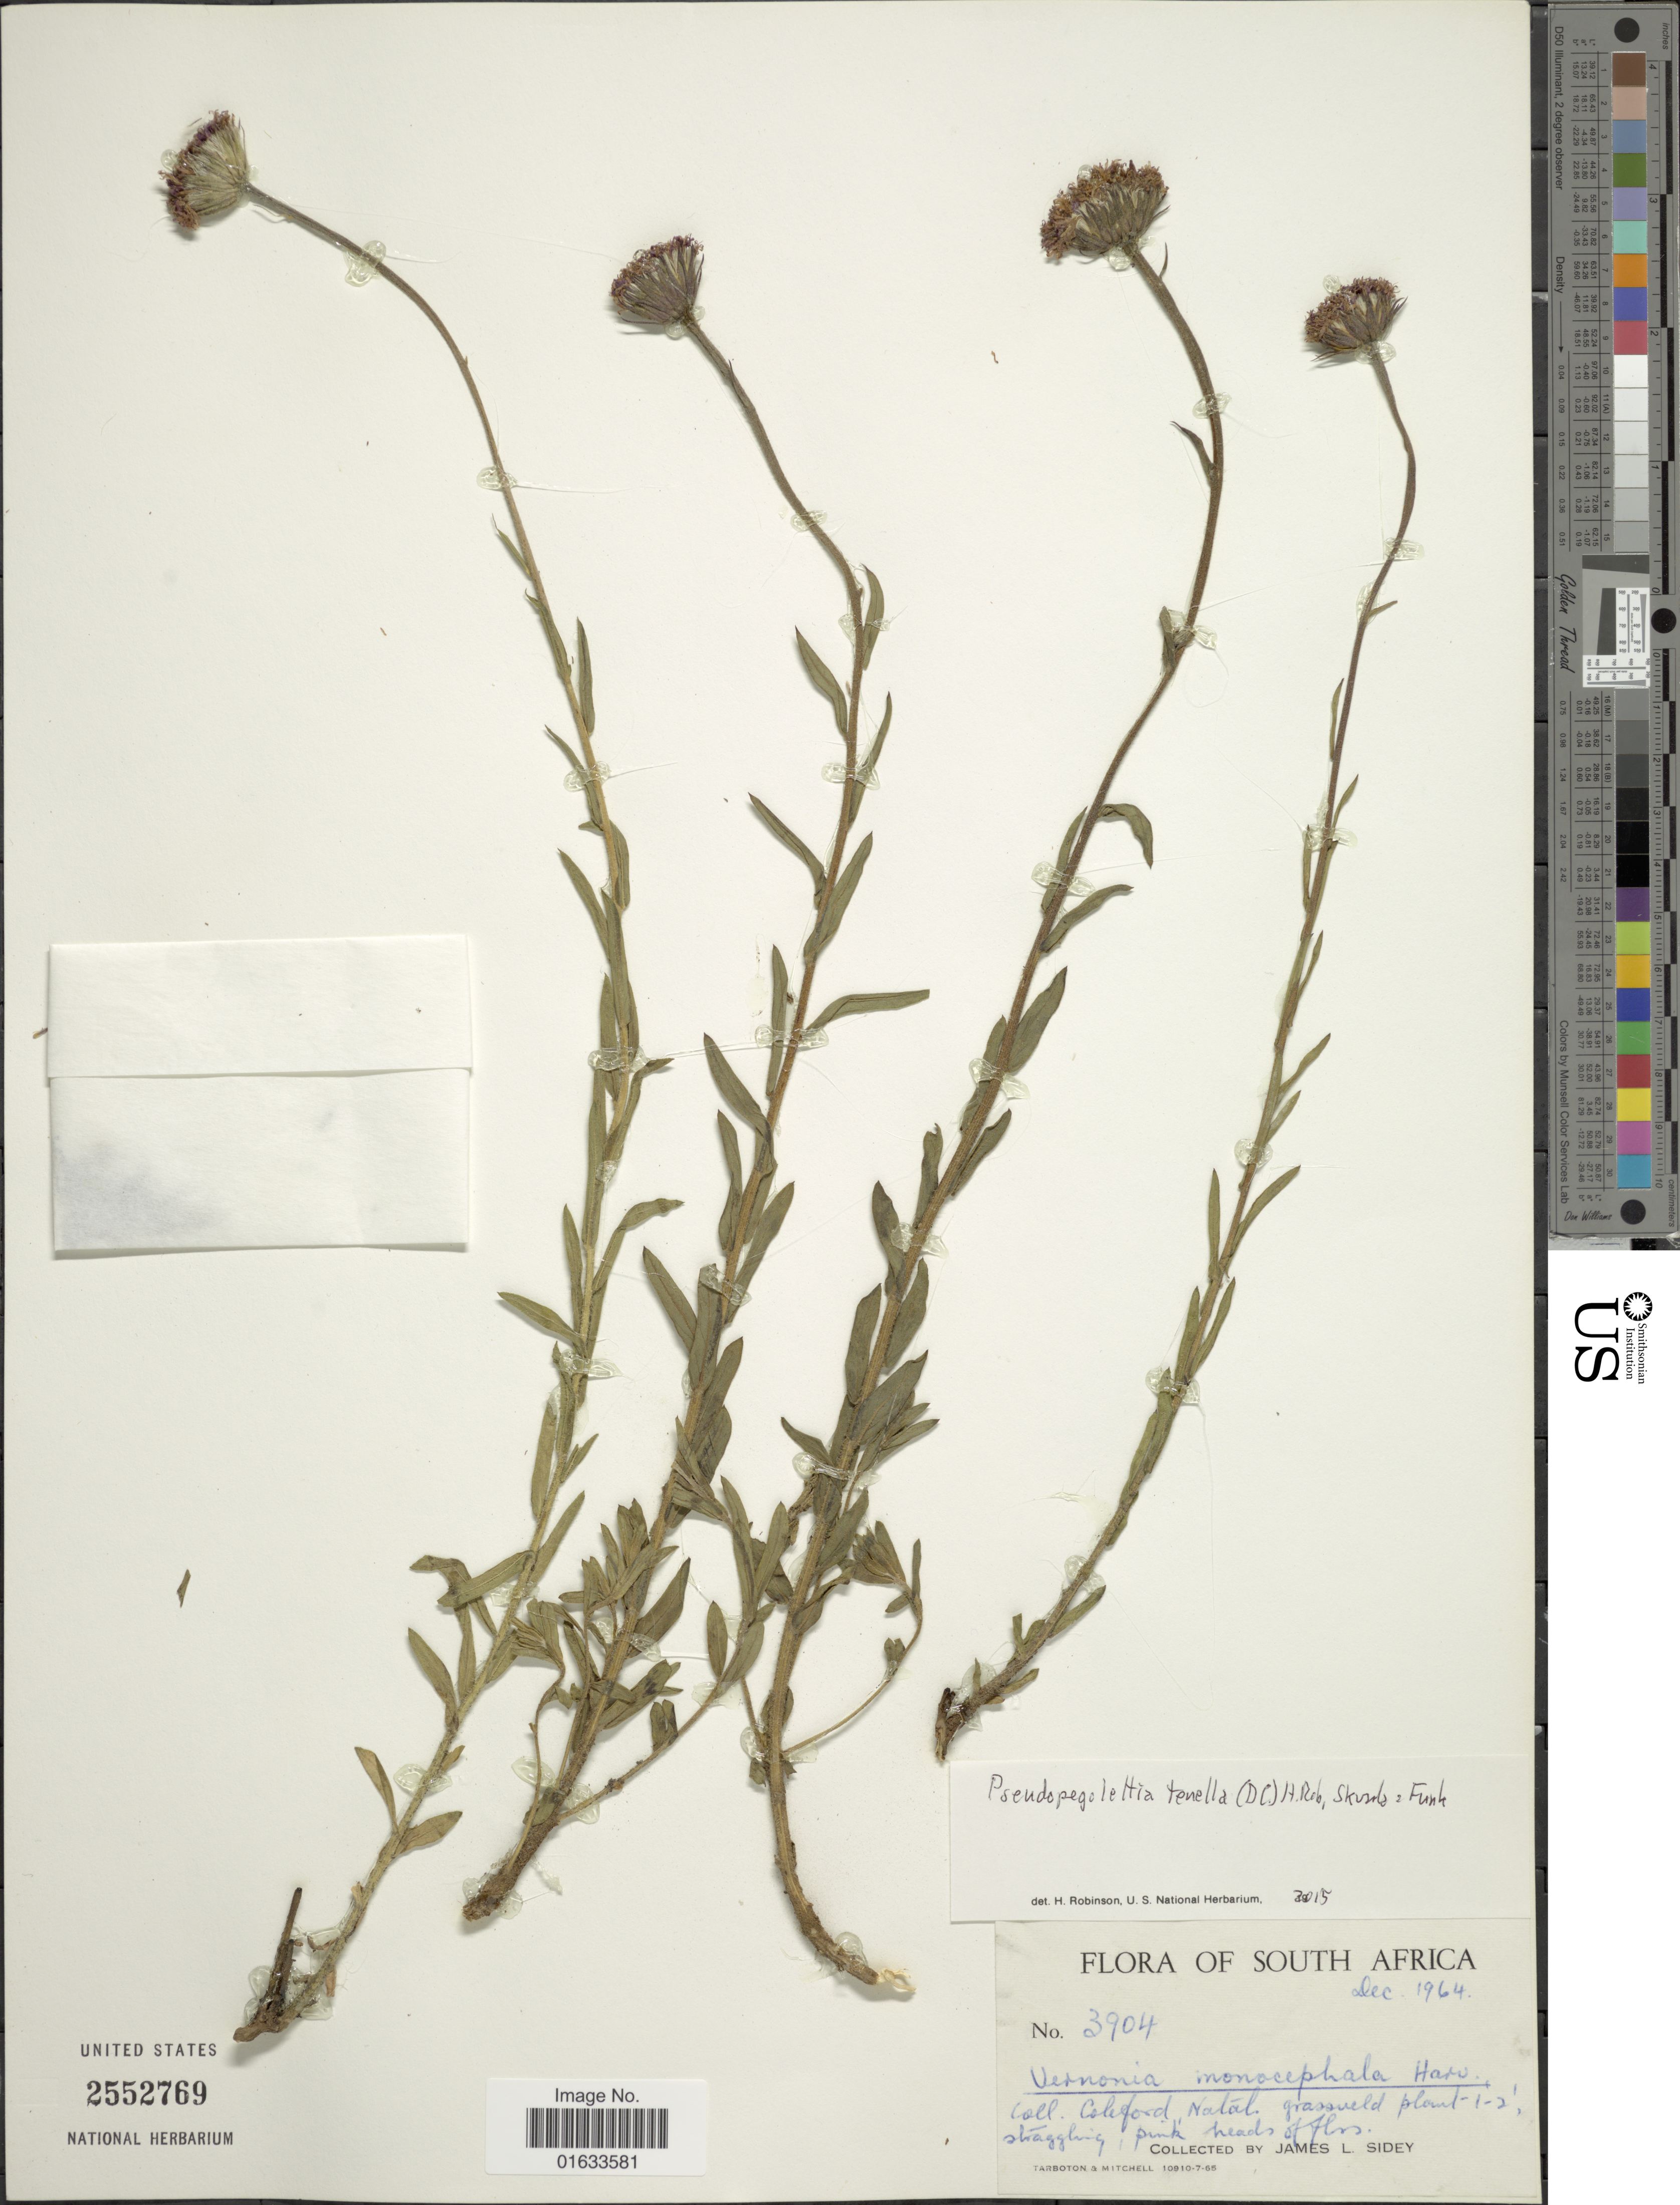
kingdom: Plantae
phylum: Tracheophyta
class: Magnoliopsida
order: Asterales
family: Asteraceae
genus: Pseudopegolettia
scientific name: Pseudopegolettia tenella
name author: (DC.) H. Rob. et al.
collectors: J. L. Sidey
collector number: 3904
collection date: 1964-12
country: South Africa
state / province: KwaZulu-Natal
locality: Coll. Caleford, Natal.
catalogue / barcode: US 2552769